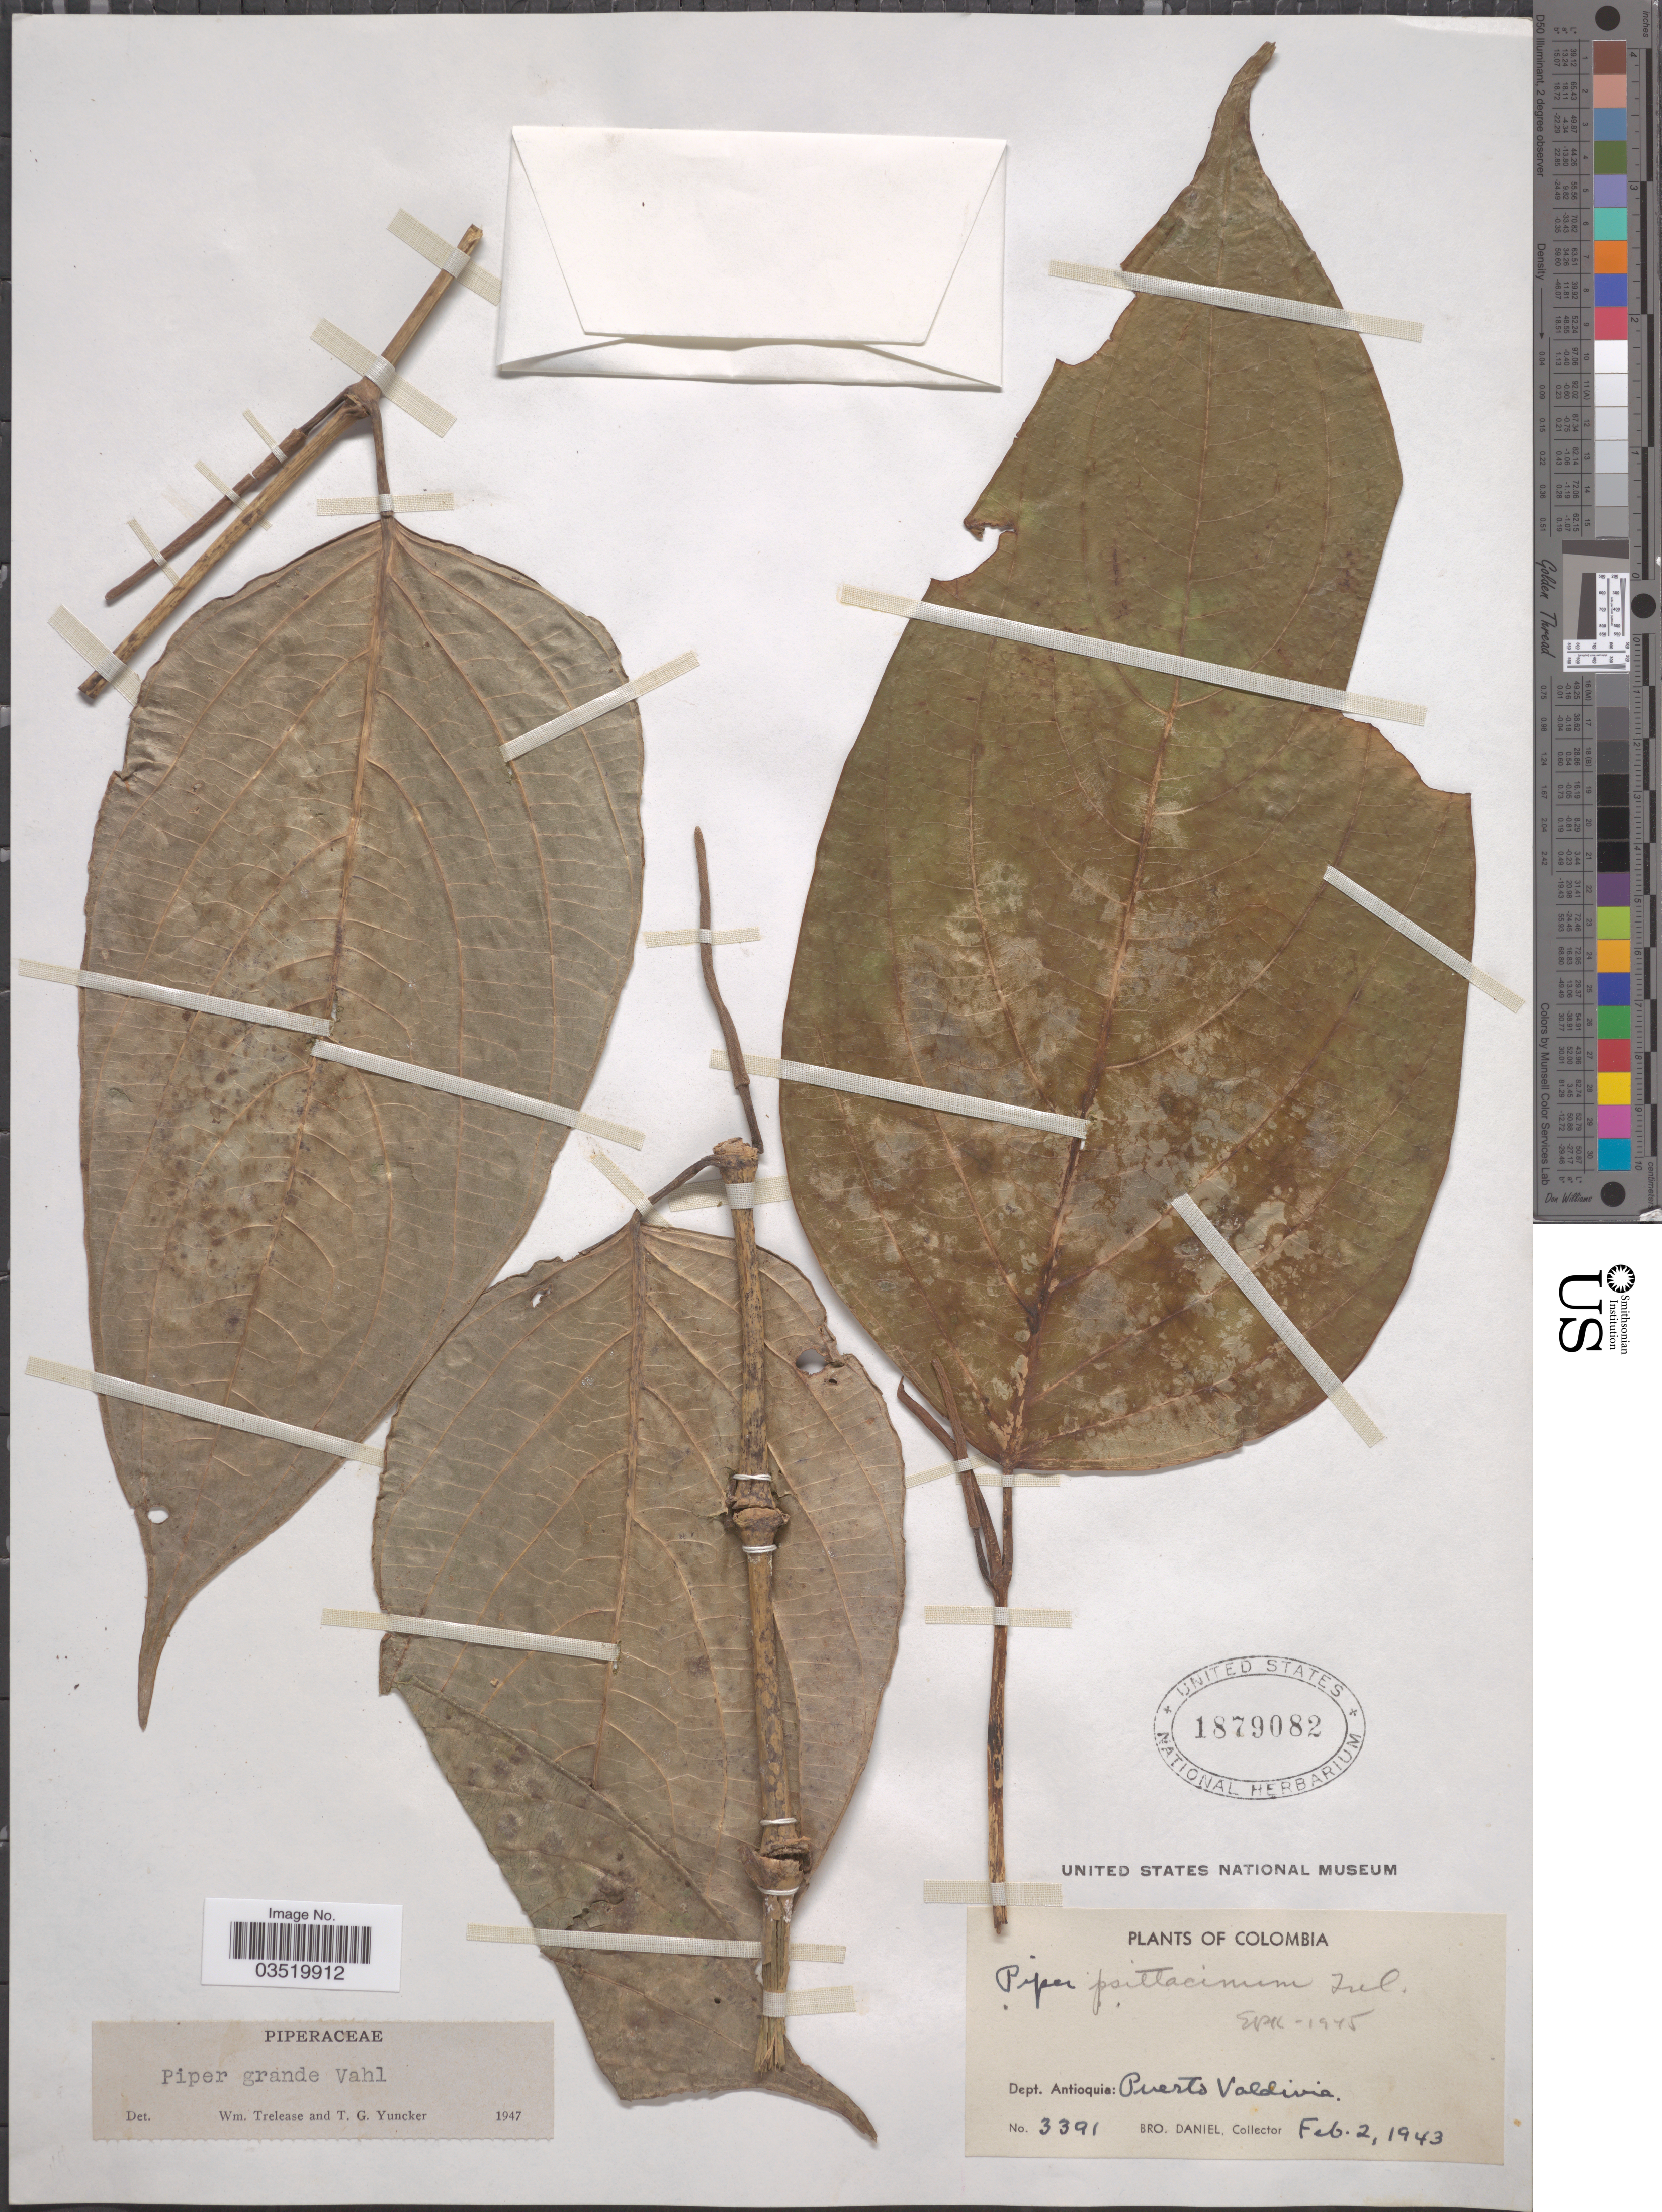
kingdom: Plantae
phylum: Tracheophyta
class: Magnoliopsida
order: Piperales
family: Piperaceae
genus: Piper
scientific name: Piper grande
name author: Vahl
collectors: Bro. Daniel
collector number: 3391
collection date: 1943-02-02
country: Colombia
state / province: Antioquia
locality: Dept. Antioquia: Puerto Valdivia.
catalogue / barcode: US 1879082